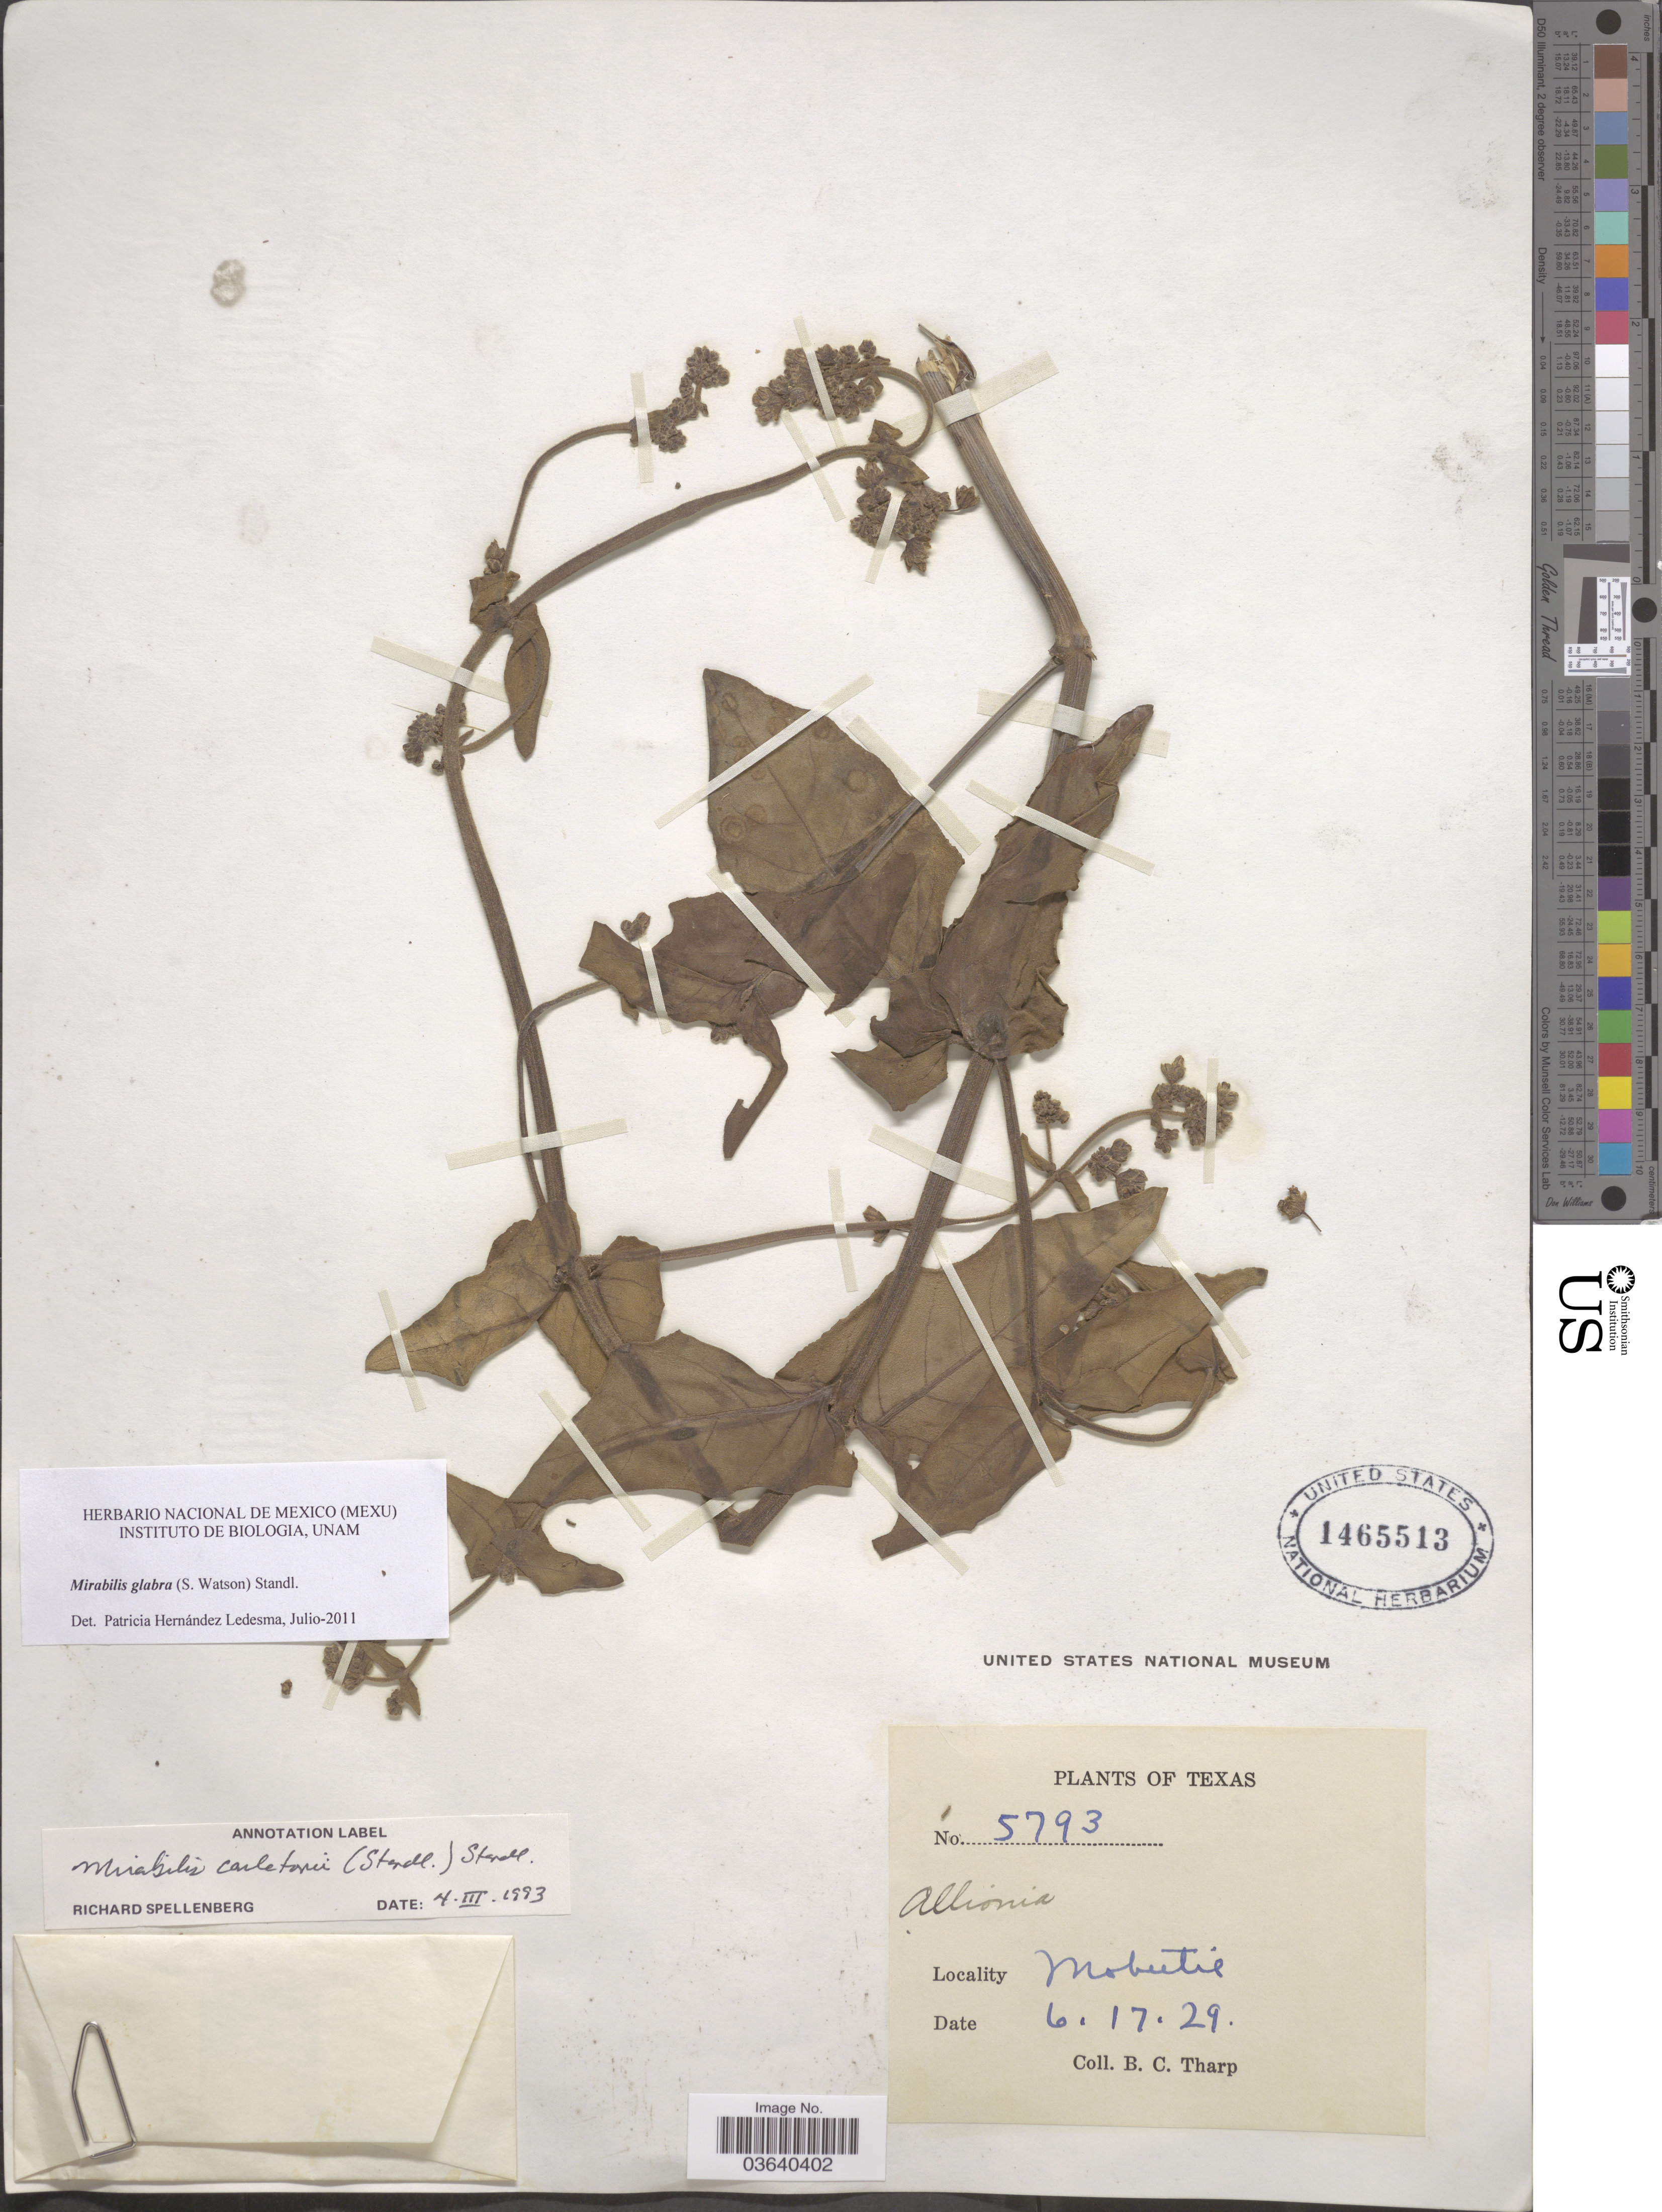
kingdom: Plantae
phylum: Tracheophyta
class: Magnoliopsida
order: Caryophyllales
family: Nyctaginaceae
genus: Mirabilis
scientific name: Mirabilis glabra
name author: (S. Watson) Standl.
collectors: B. C. Tharp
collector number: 5793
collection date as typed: Transcribed d/m/y: 17/6/29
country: United States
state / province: Texas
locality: Mobeetie.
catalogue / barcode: US 1465513